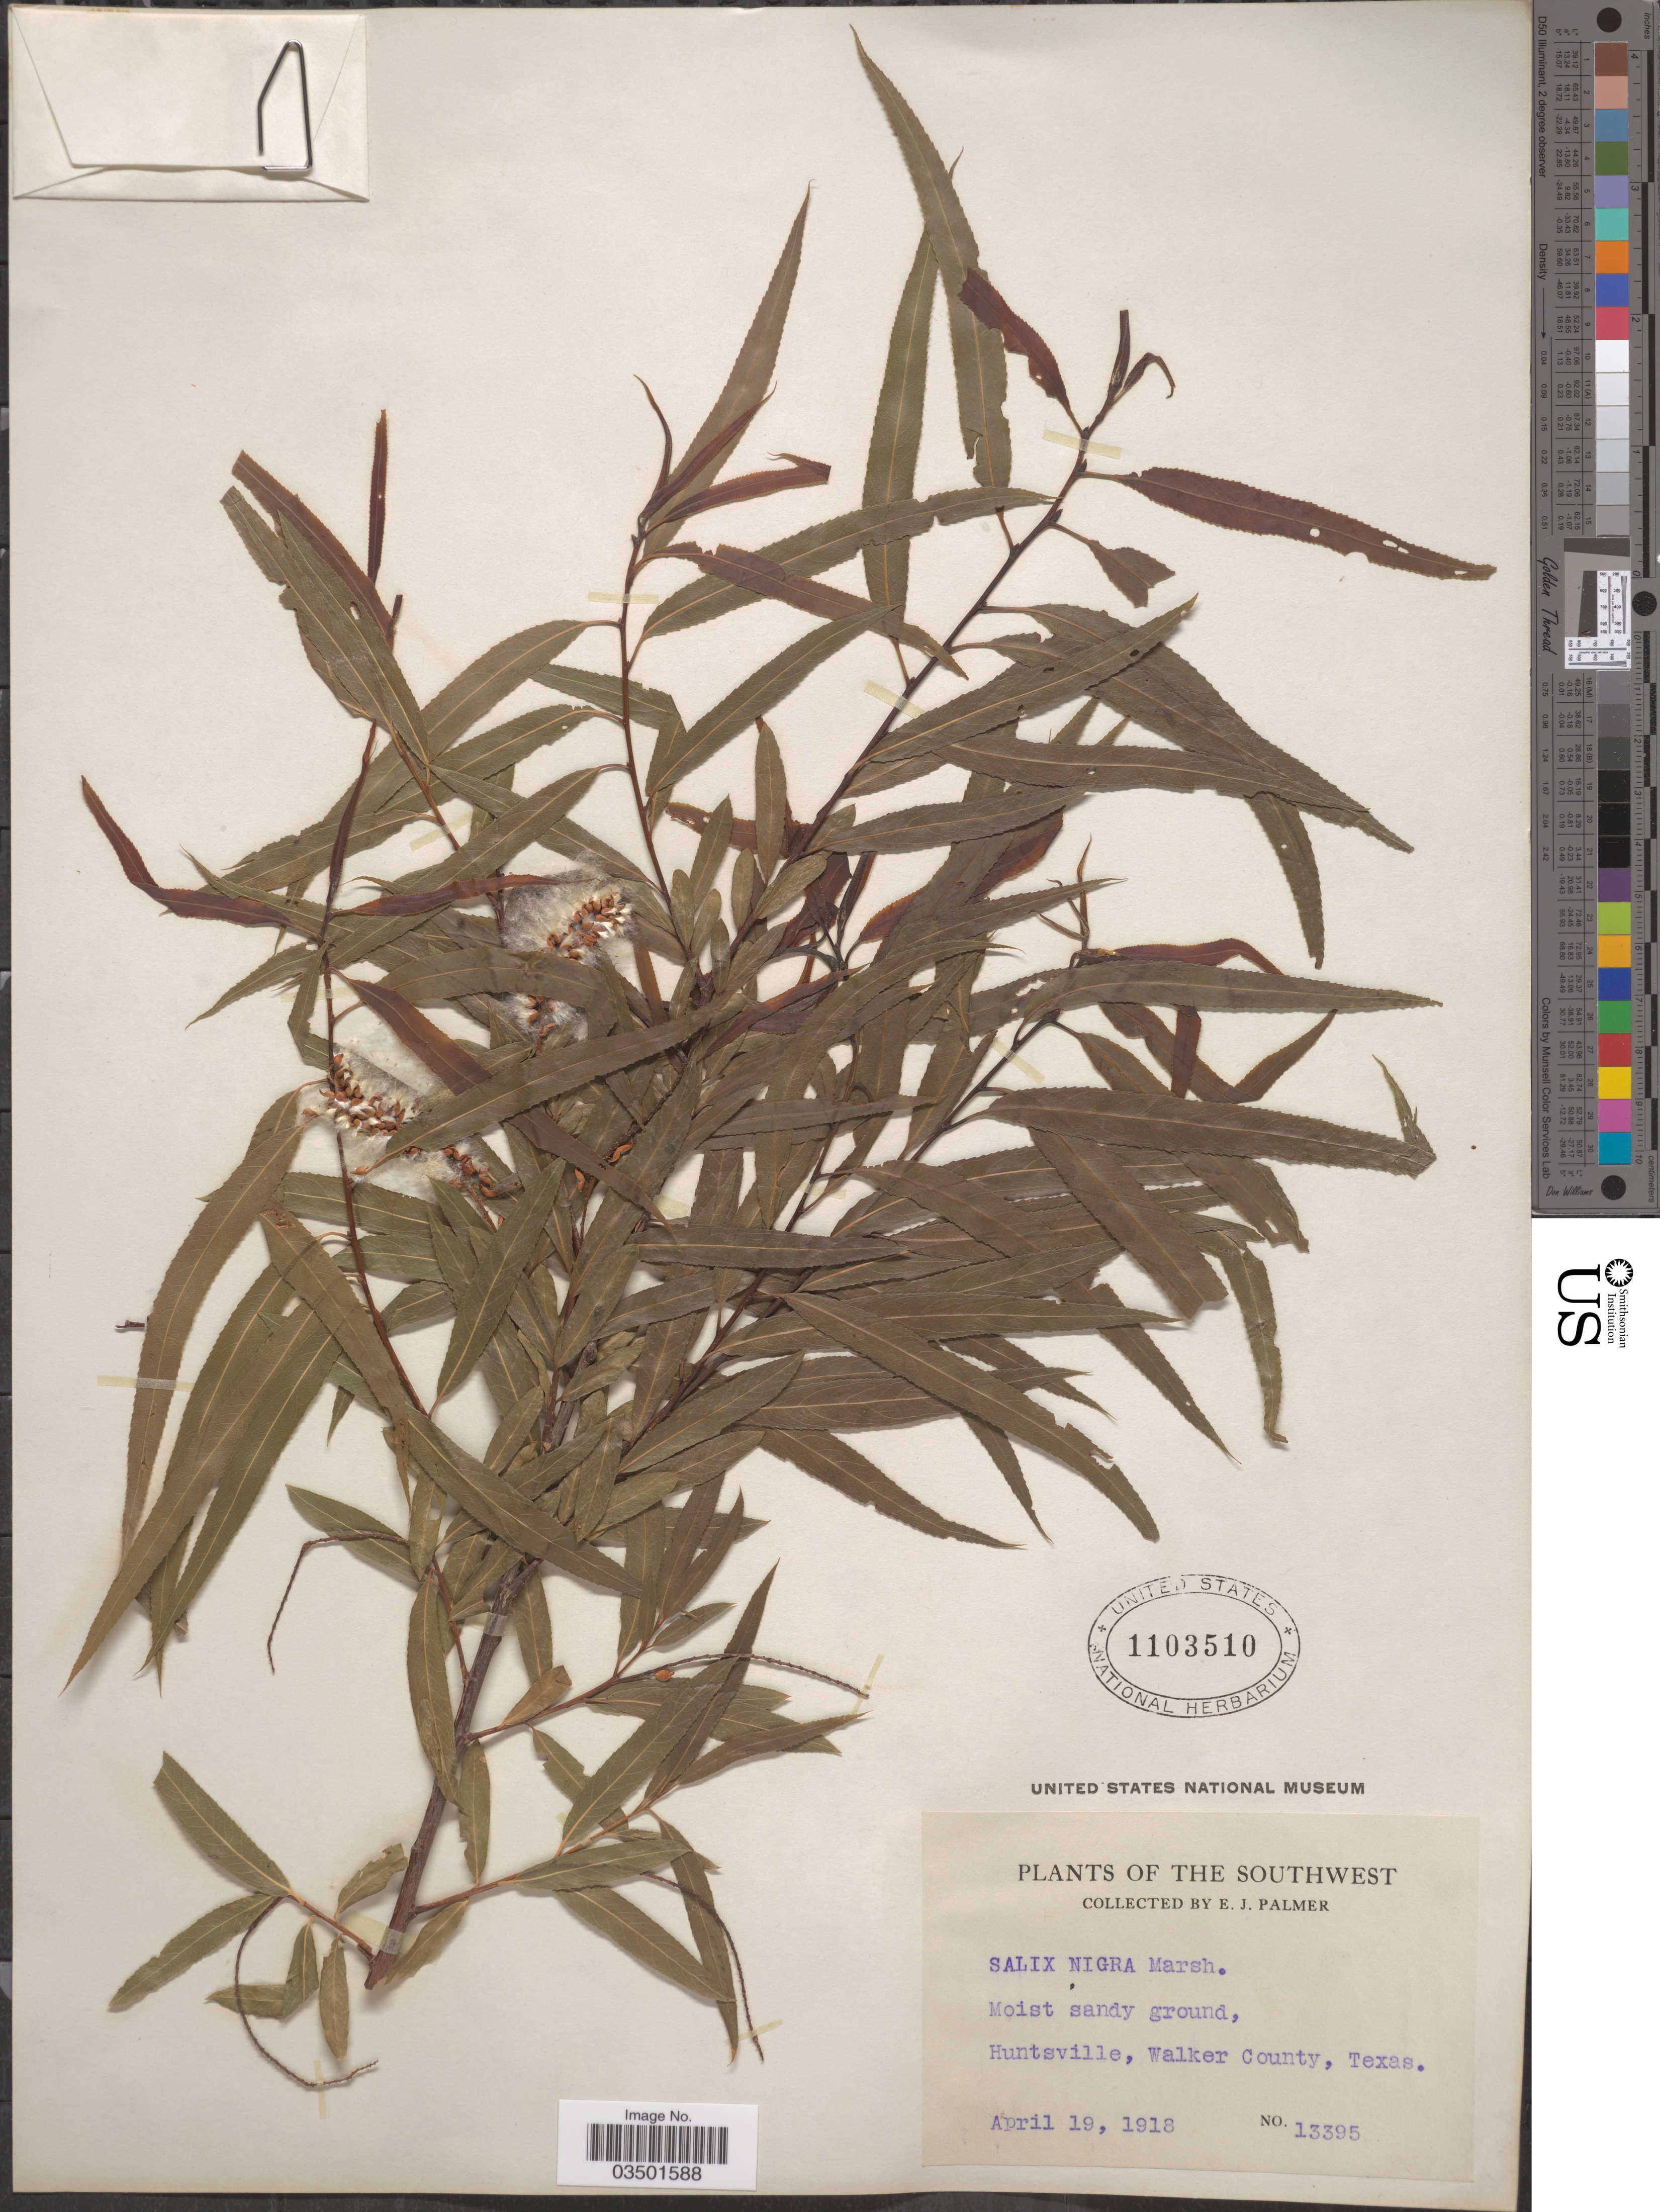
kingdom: Plantae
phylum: Tracheophyta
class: Magnoliopsida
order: Malpighiales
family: Salicaceae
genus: Salix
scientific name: Salix nigra var. lindheimeri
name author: C.K. Schneid.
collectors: E. J. Palmer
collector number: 13395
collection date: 1918-04-19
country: United States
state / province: Texas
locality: The Southwest. Huntsville, Walker County.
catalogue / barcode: US 1103510